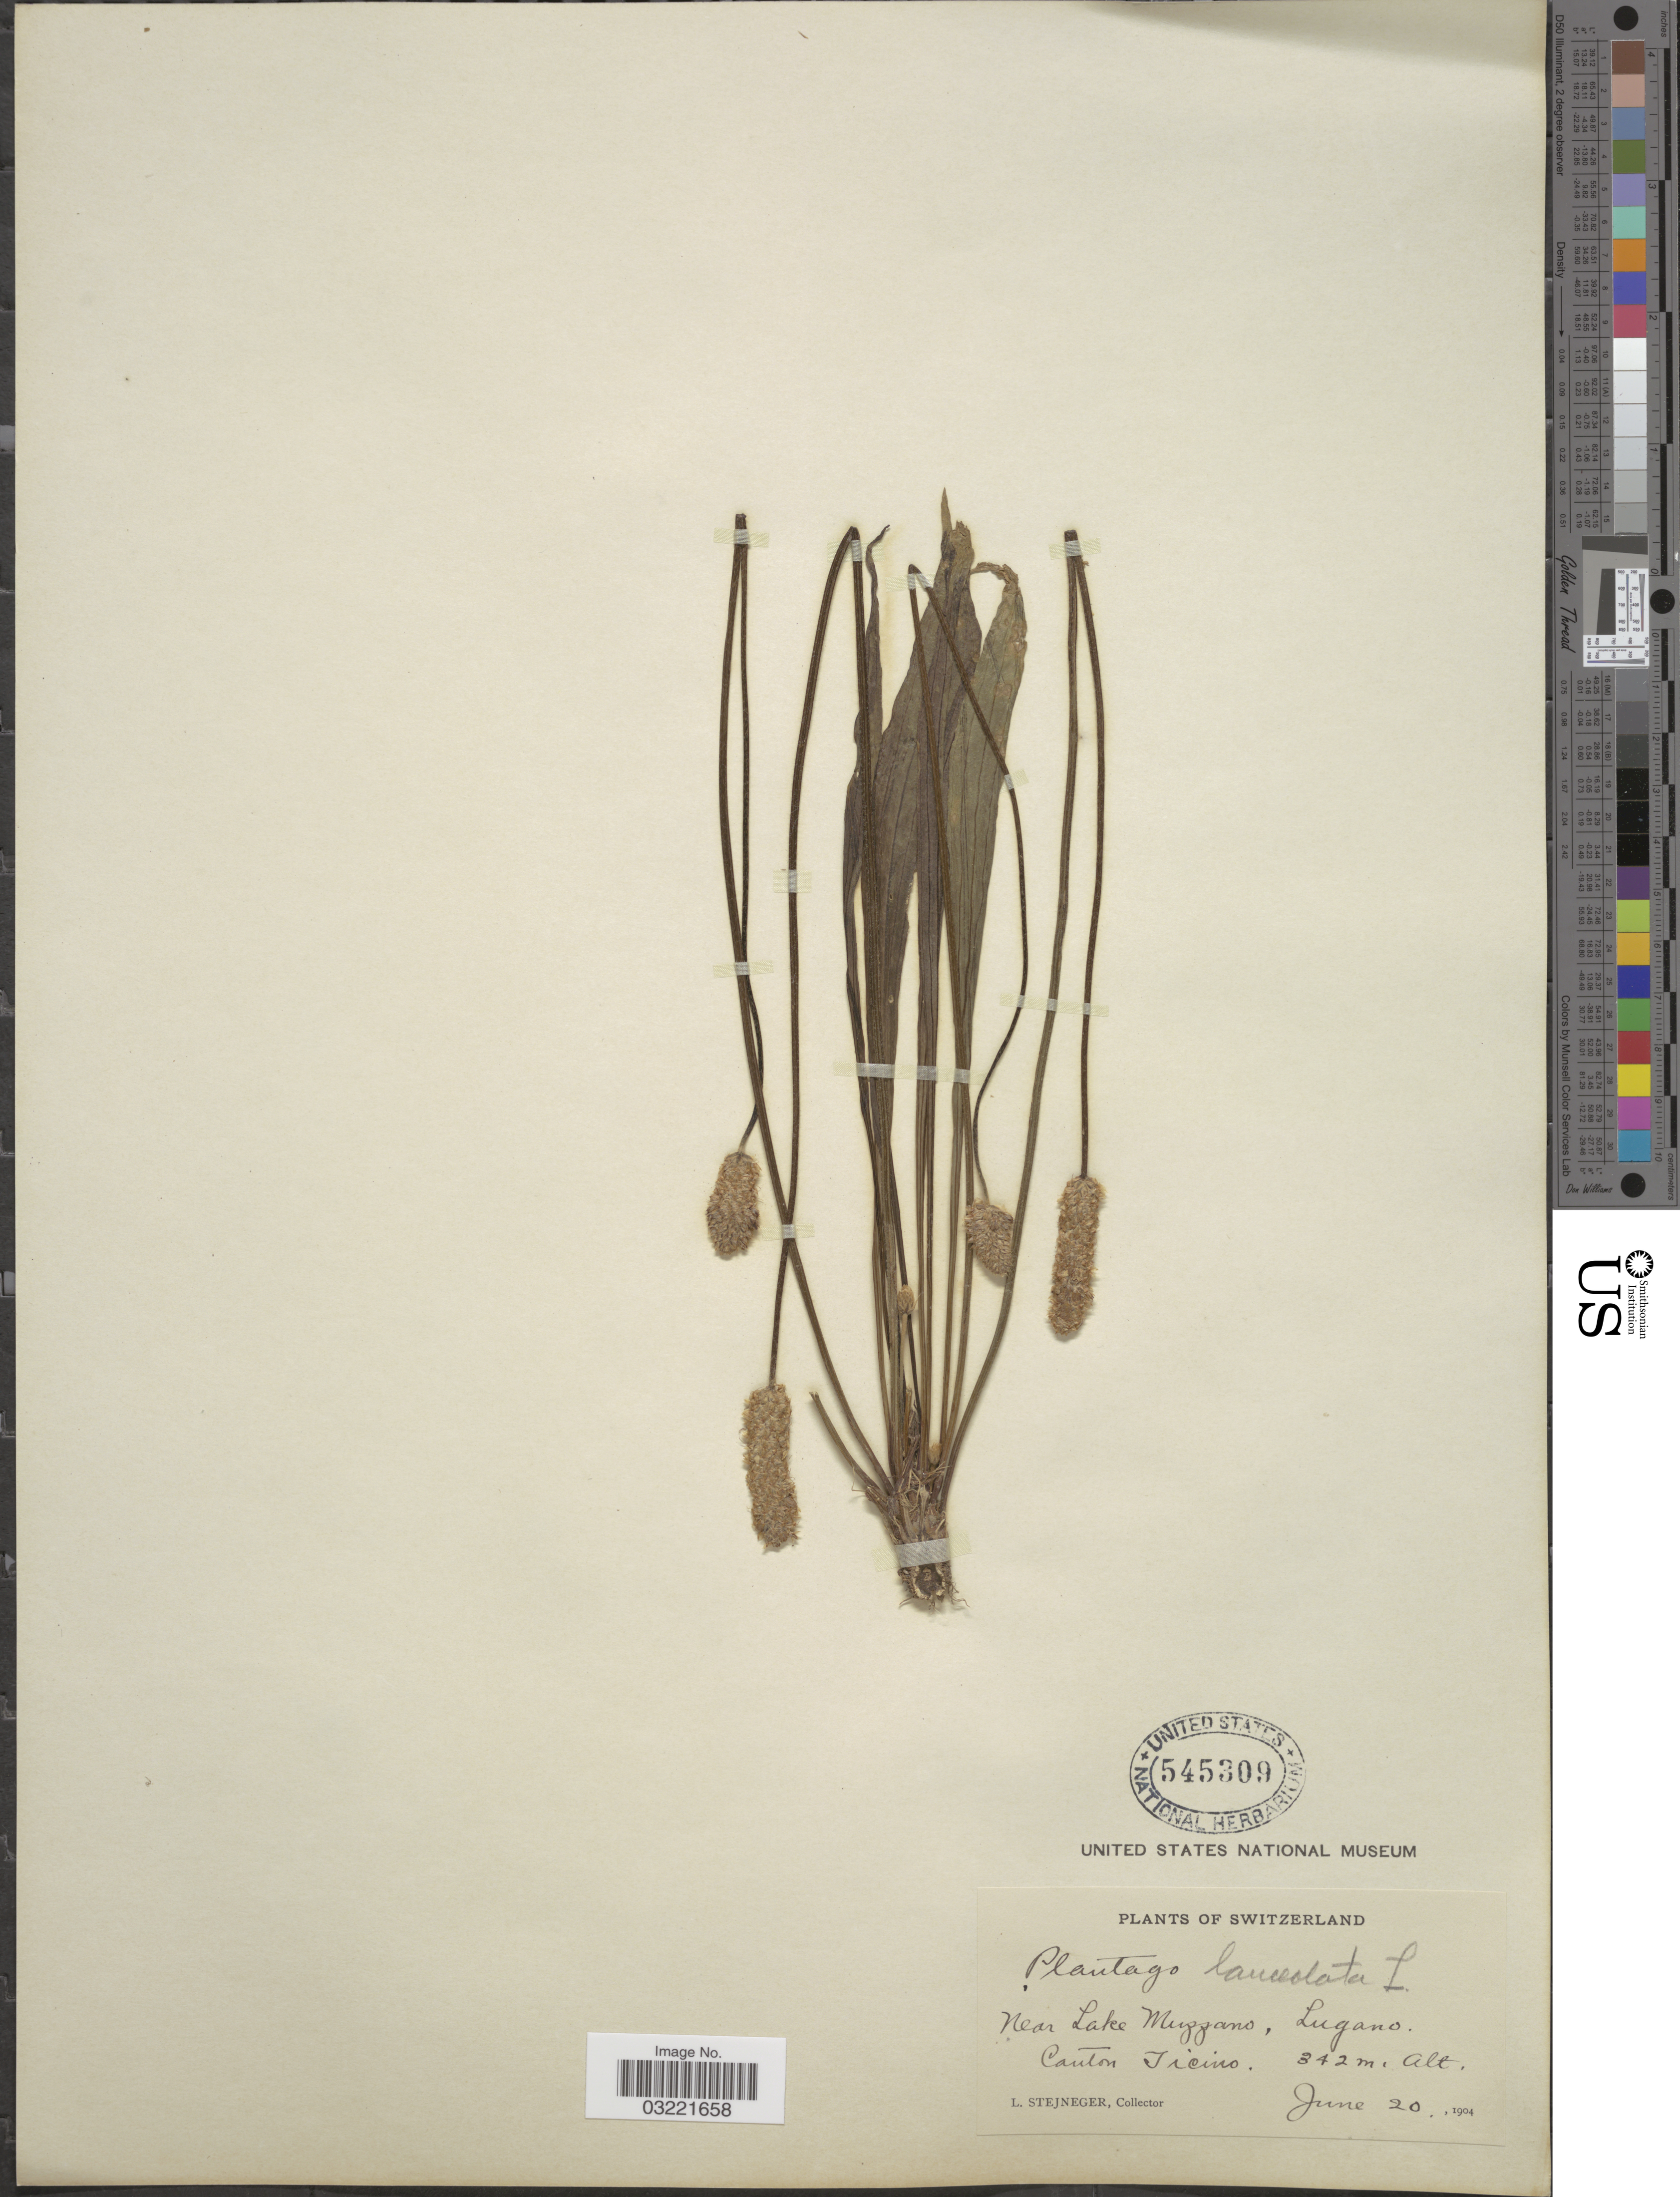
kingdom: Plantae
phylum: Tracheophyta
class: Magnoliopsida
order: Lamiales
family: Plantaginaceae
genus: Plantago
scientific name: Plantago lanceolata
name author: L.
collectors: L. Steijneger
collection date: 1904-06-20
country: Switzerland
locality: Near Lake Muzzano, Lugano. Canton Ticino.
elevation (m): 342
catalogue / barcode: US 545309